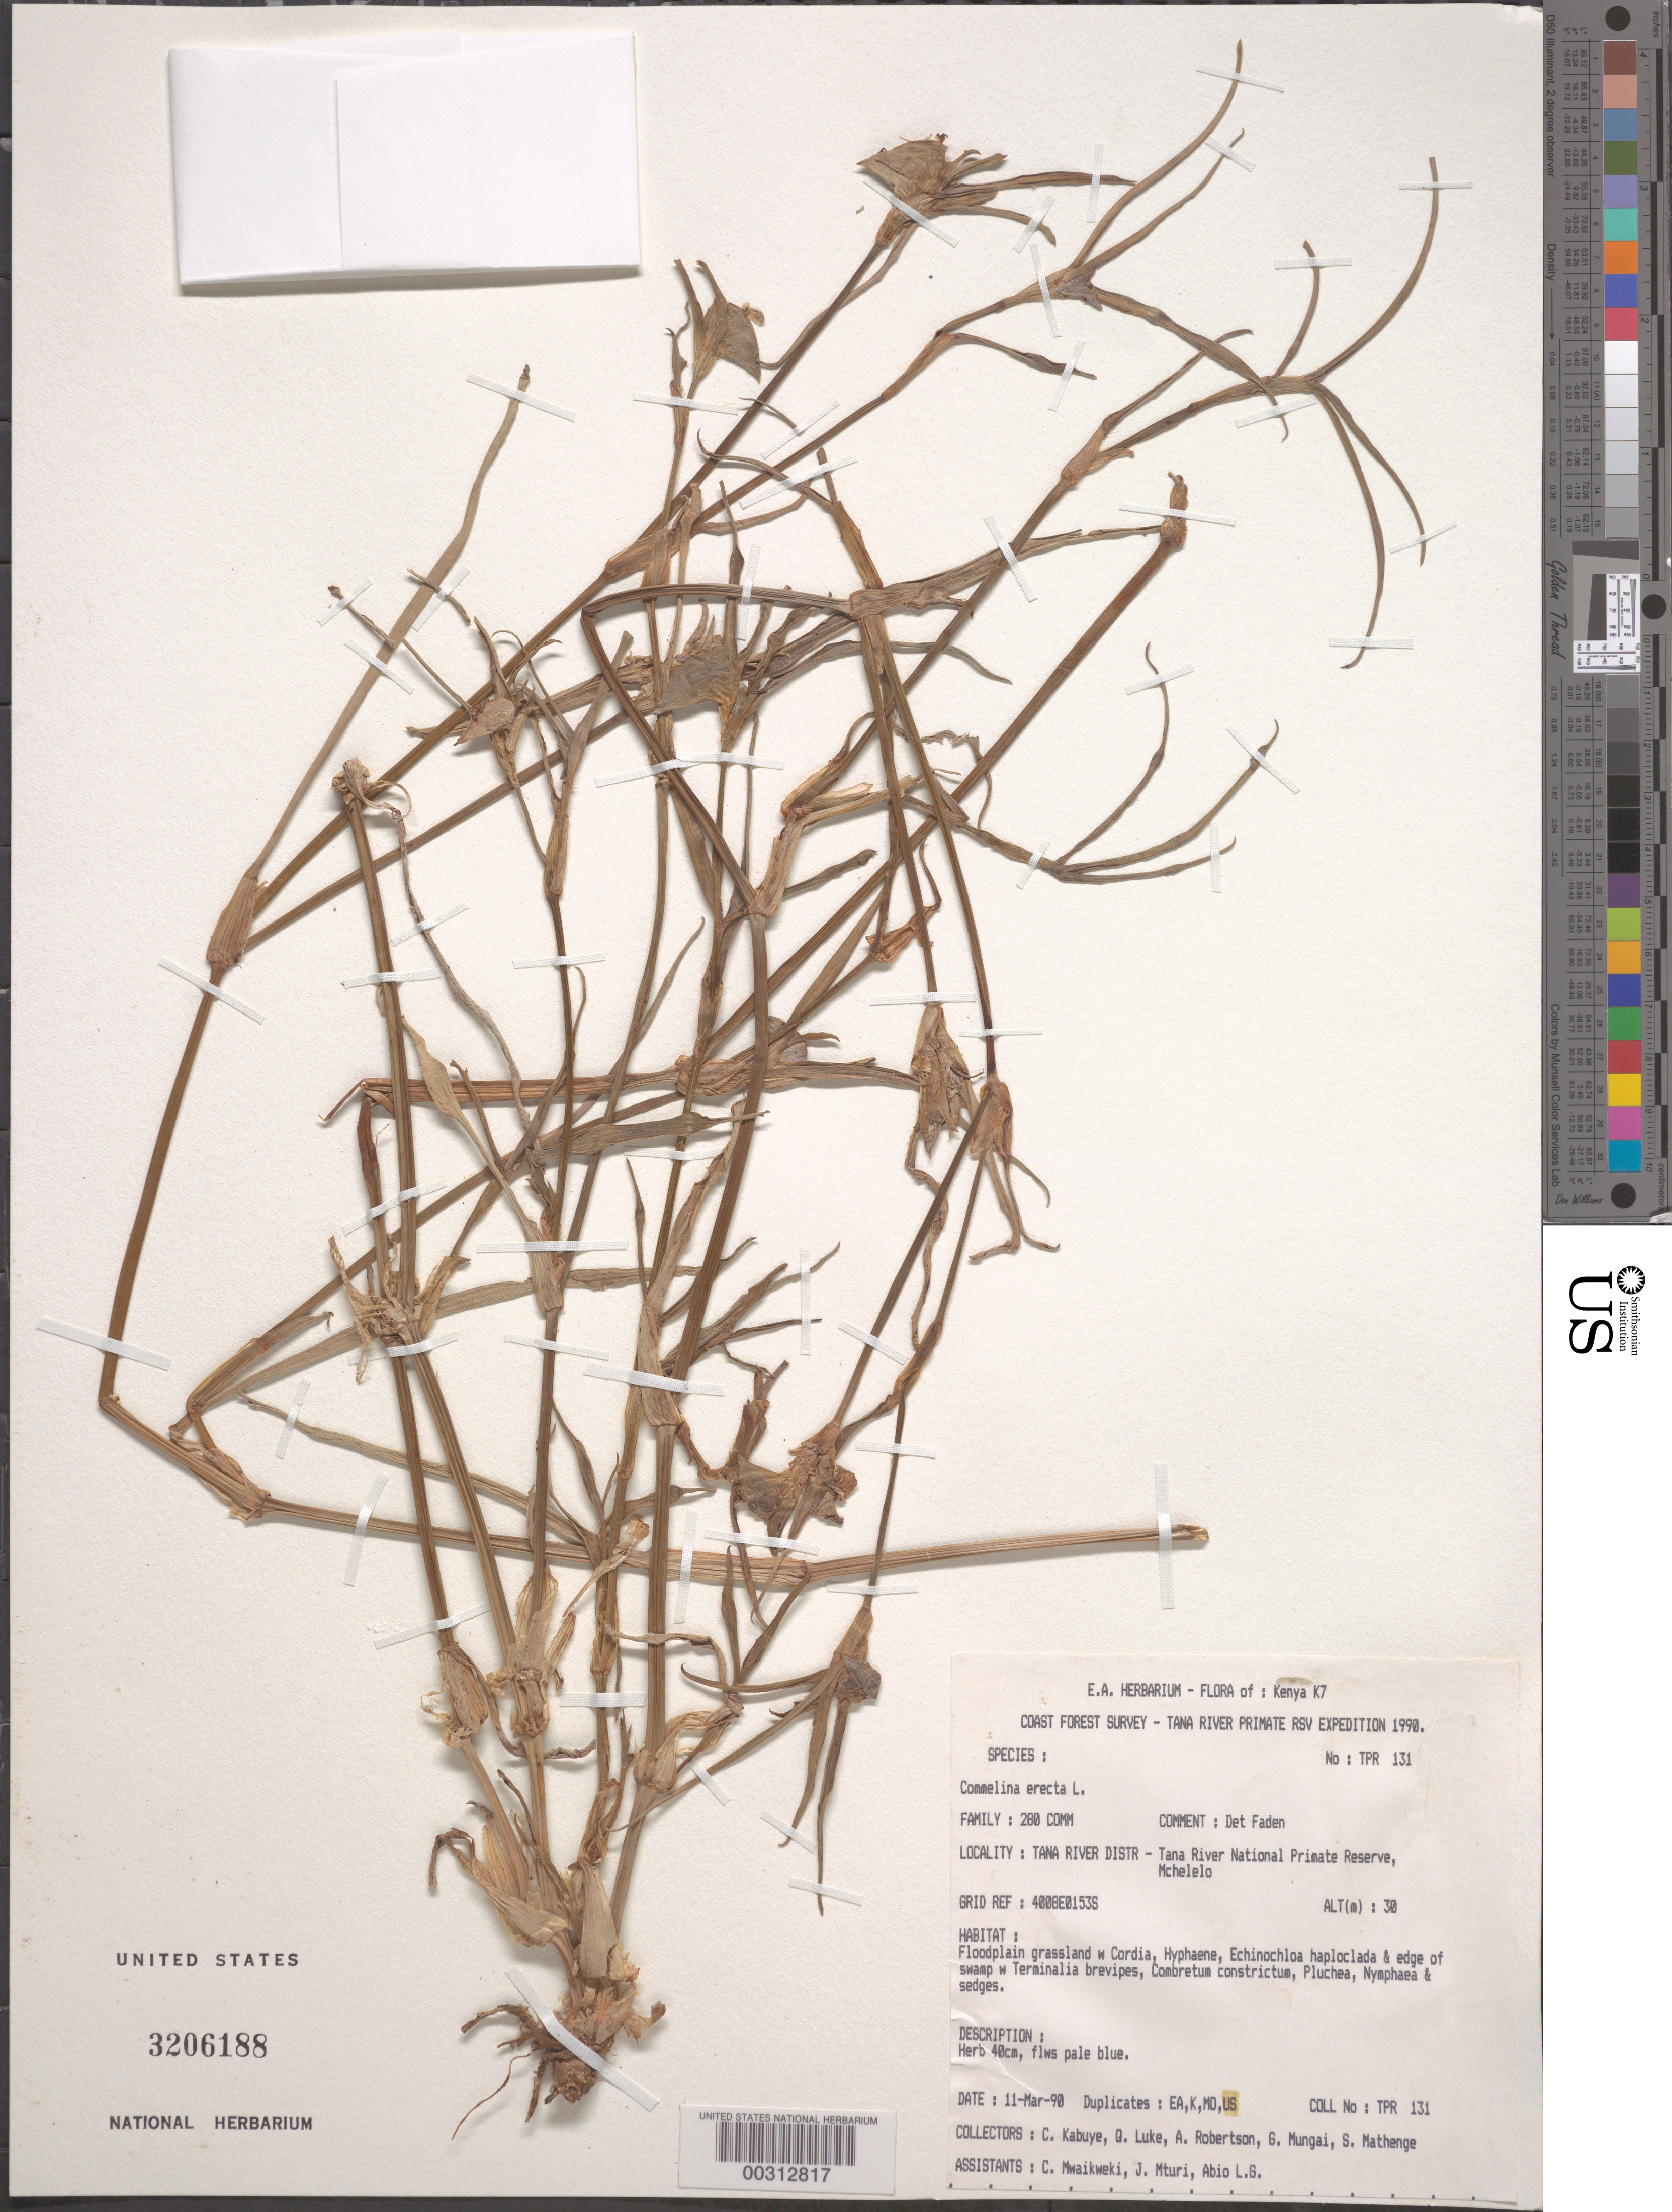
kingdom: Plantae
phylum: Tracheophyta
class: Liliopsida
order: Commelinales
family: Commelinaceae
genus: Commelina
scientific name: Commelina erecta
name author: L.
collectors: C. Kabuye, G. Luke, A. Robertson, G. Mungai & S. Mathenge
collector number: Tpr 131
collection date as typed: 11 Mar 1990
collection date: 1990-03-11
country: Kenya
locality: Tana river national primate reserve, mchelelo forest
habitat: Floodplain grassland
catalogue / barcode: US 3206188